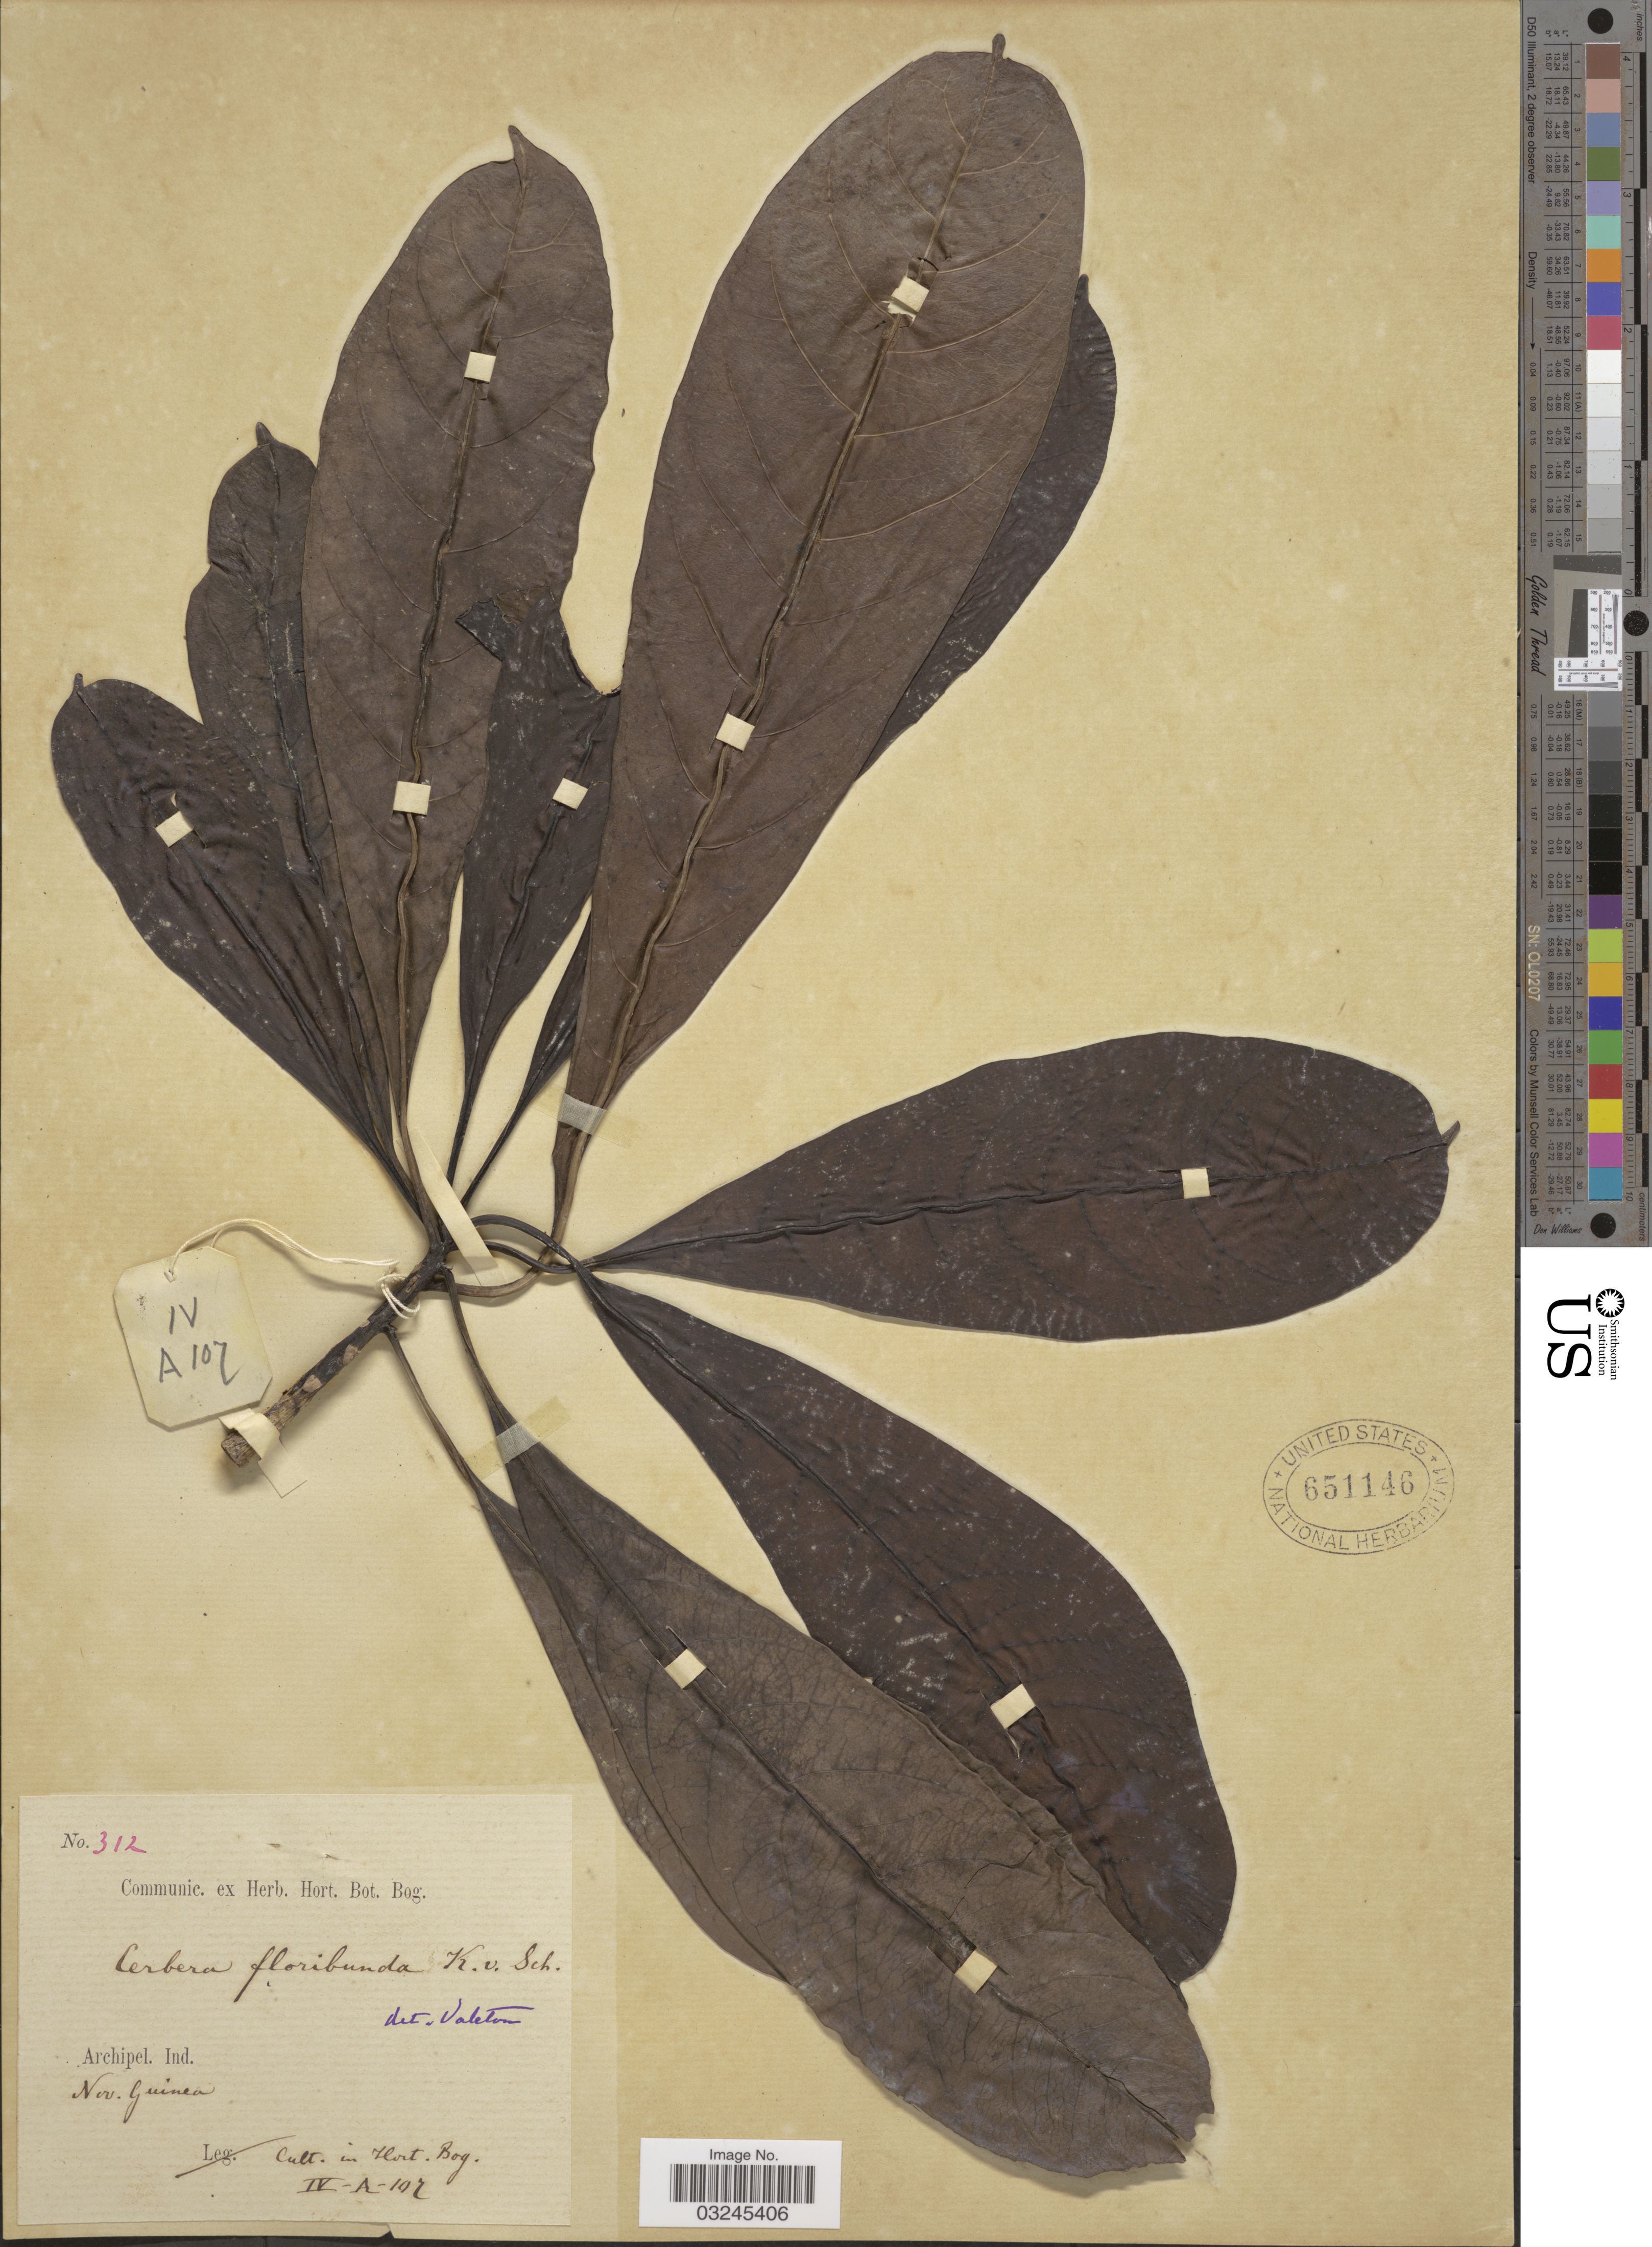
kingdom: Plantae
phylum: Tracheophyta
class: Magnoliopsida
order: Gentianales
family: Apocynaceae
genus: Cerbera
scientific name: Cerbera floribunda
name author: K. Schum.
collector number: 312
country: Indonesia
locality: Archipel. Ind. Nov. Guinea. Hort. Bog. IV-A-107.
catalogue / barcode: US 651146